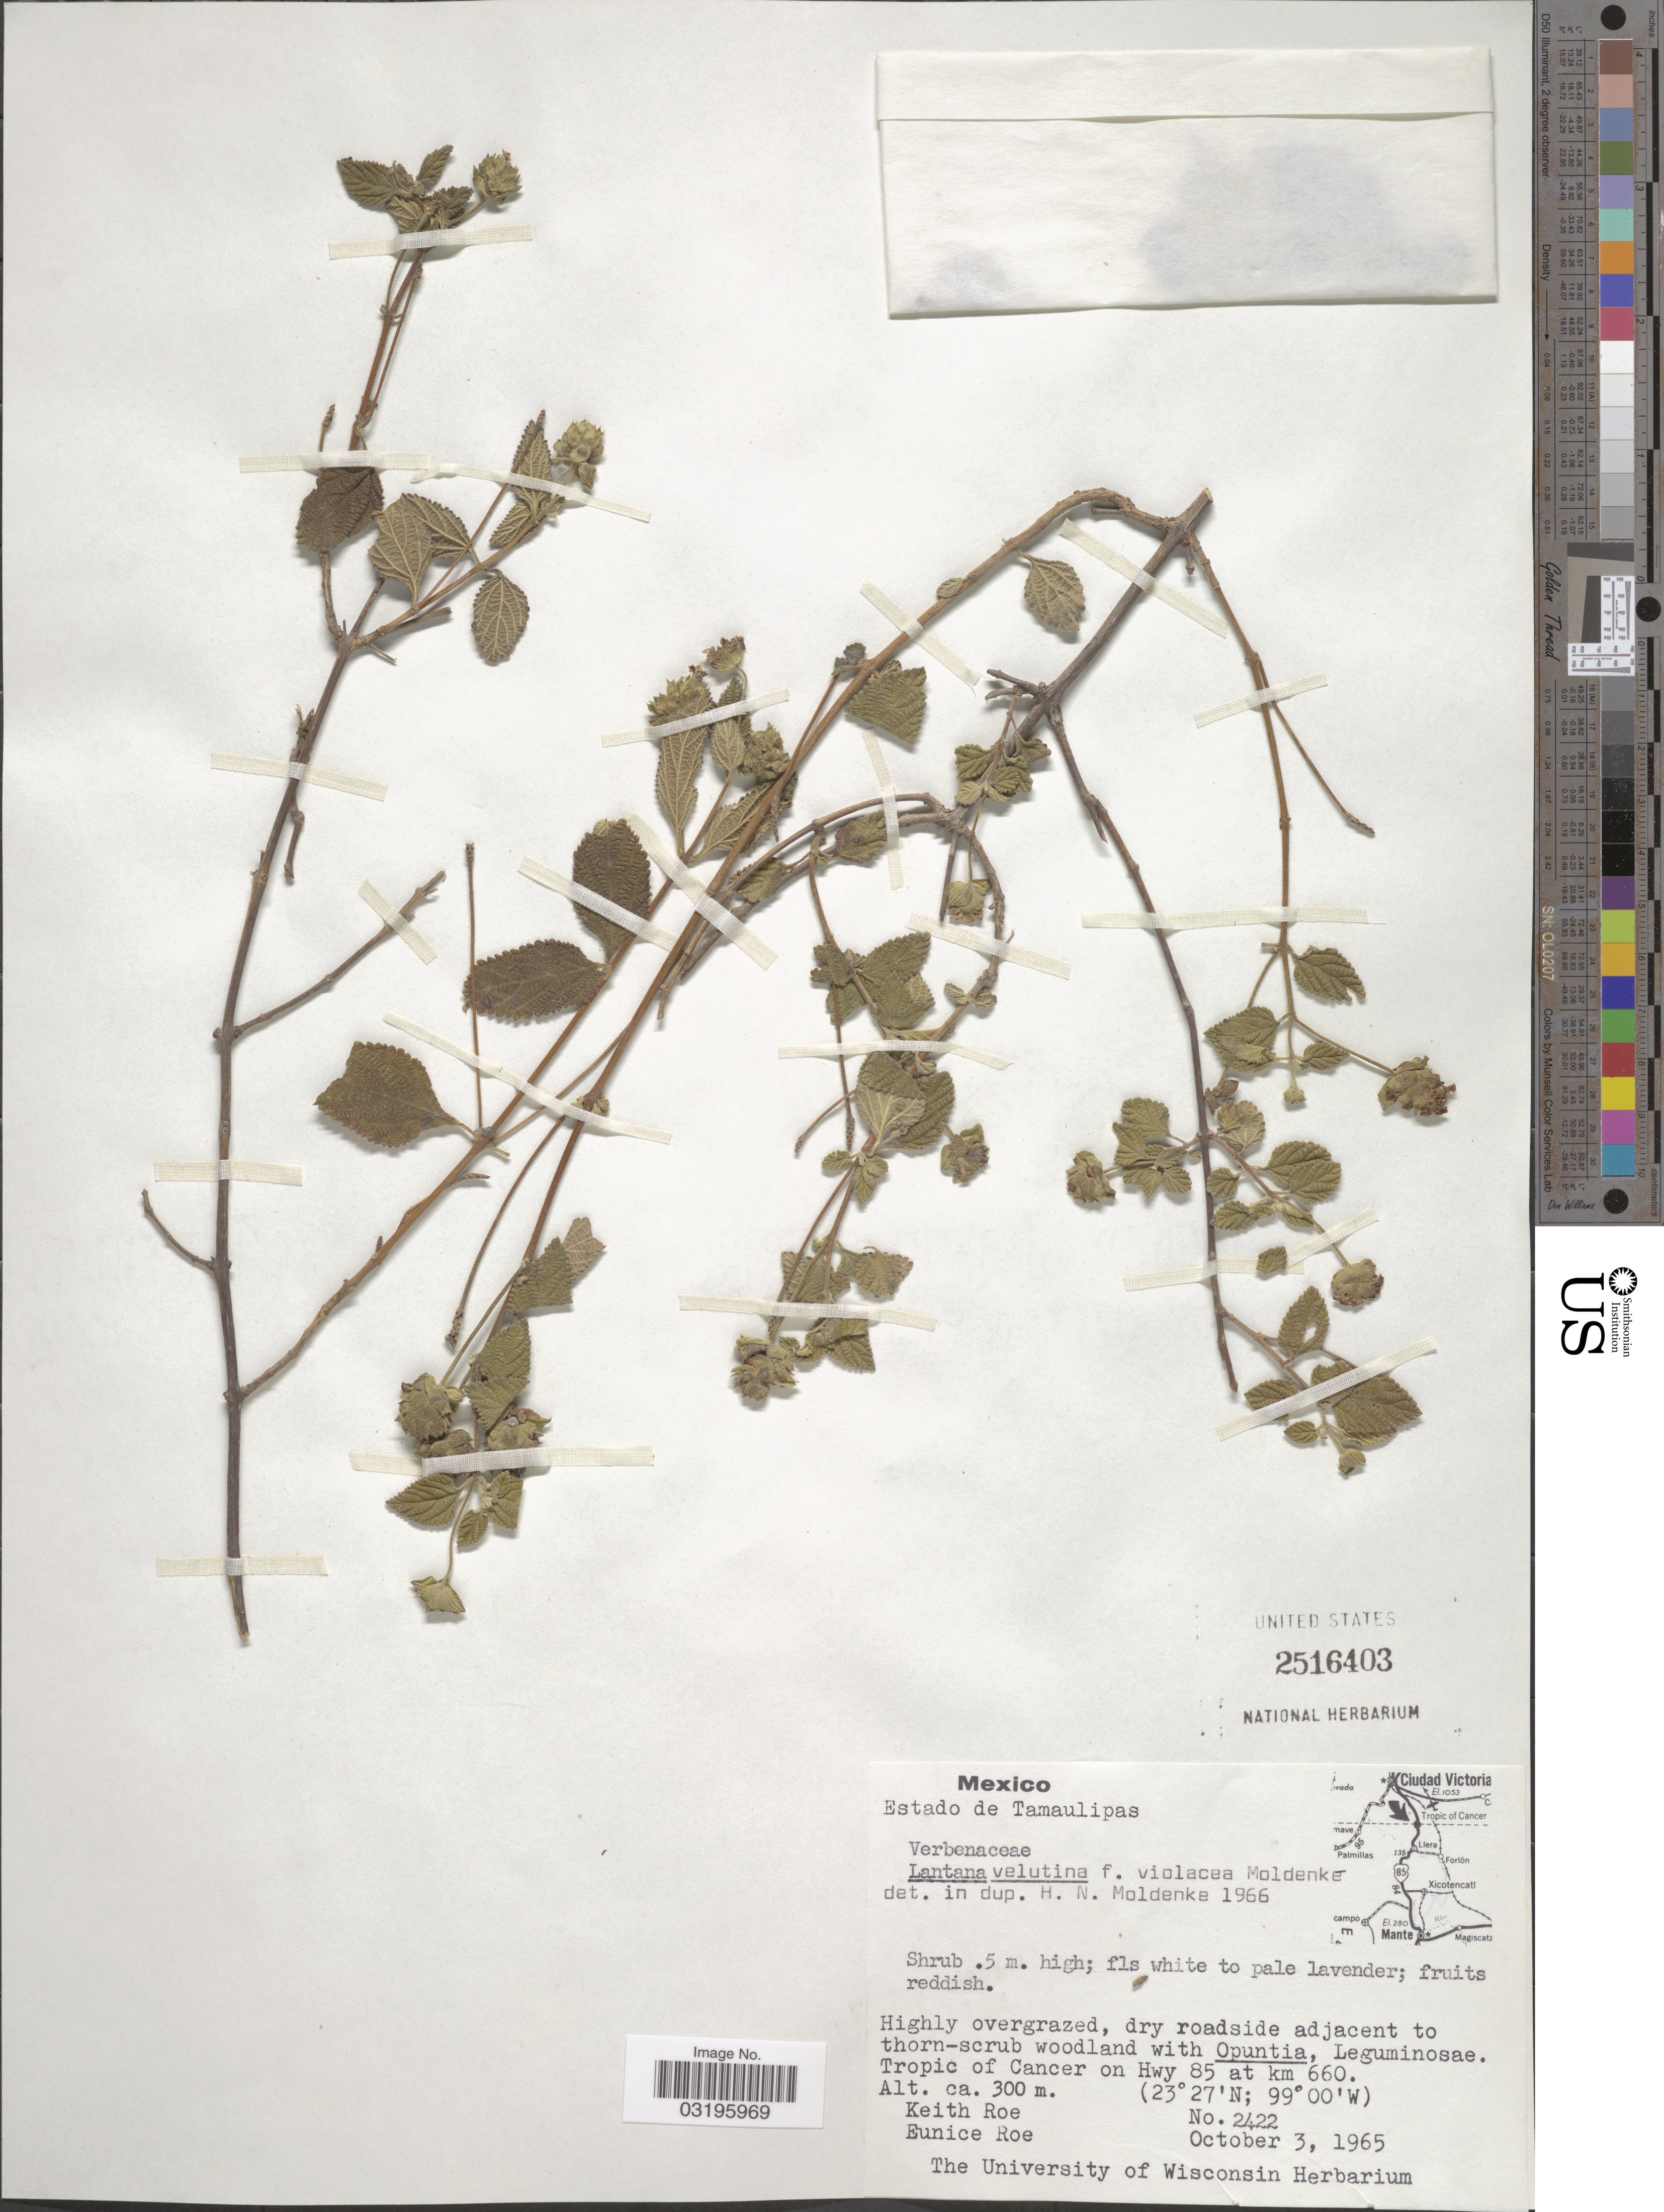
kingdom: Plantae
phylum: Tracheophyta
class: Magnoliopsida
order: Lamiales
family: Verbenaceae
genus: Lantana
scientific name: Lantana velutina f. violacea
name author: Moldenke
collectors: K. E. Roe & E. Roe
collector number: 2422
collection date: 1965-10-03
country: Mexico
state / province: Tamaulipas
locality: Tropical of Cancer on Hwy 85 at km 660.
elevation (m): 300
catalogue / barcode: US 2516403